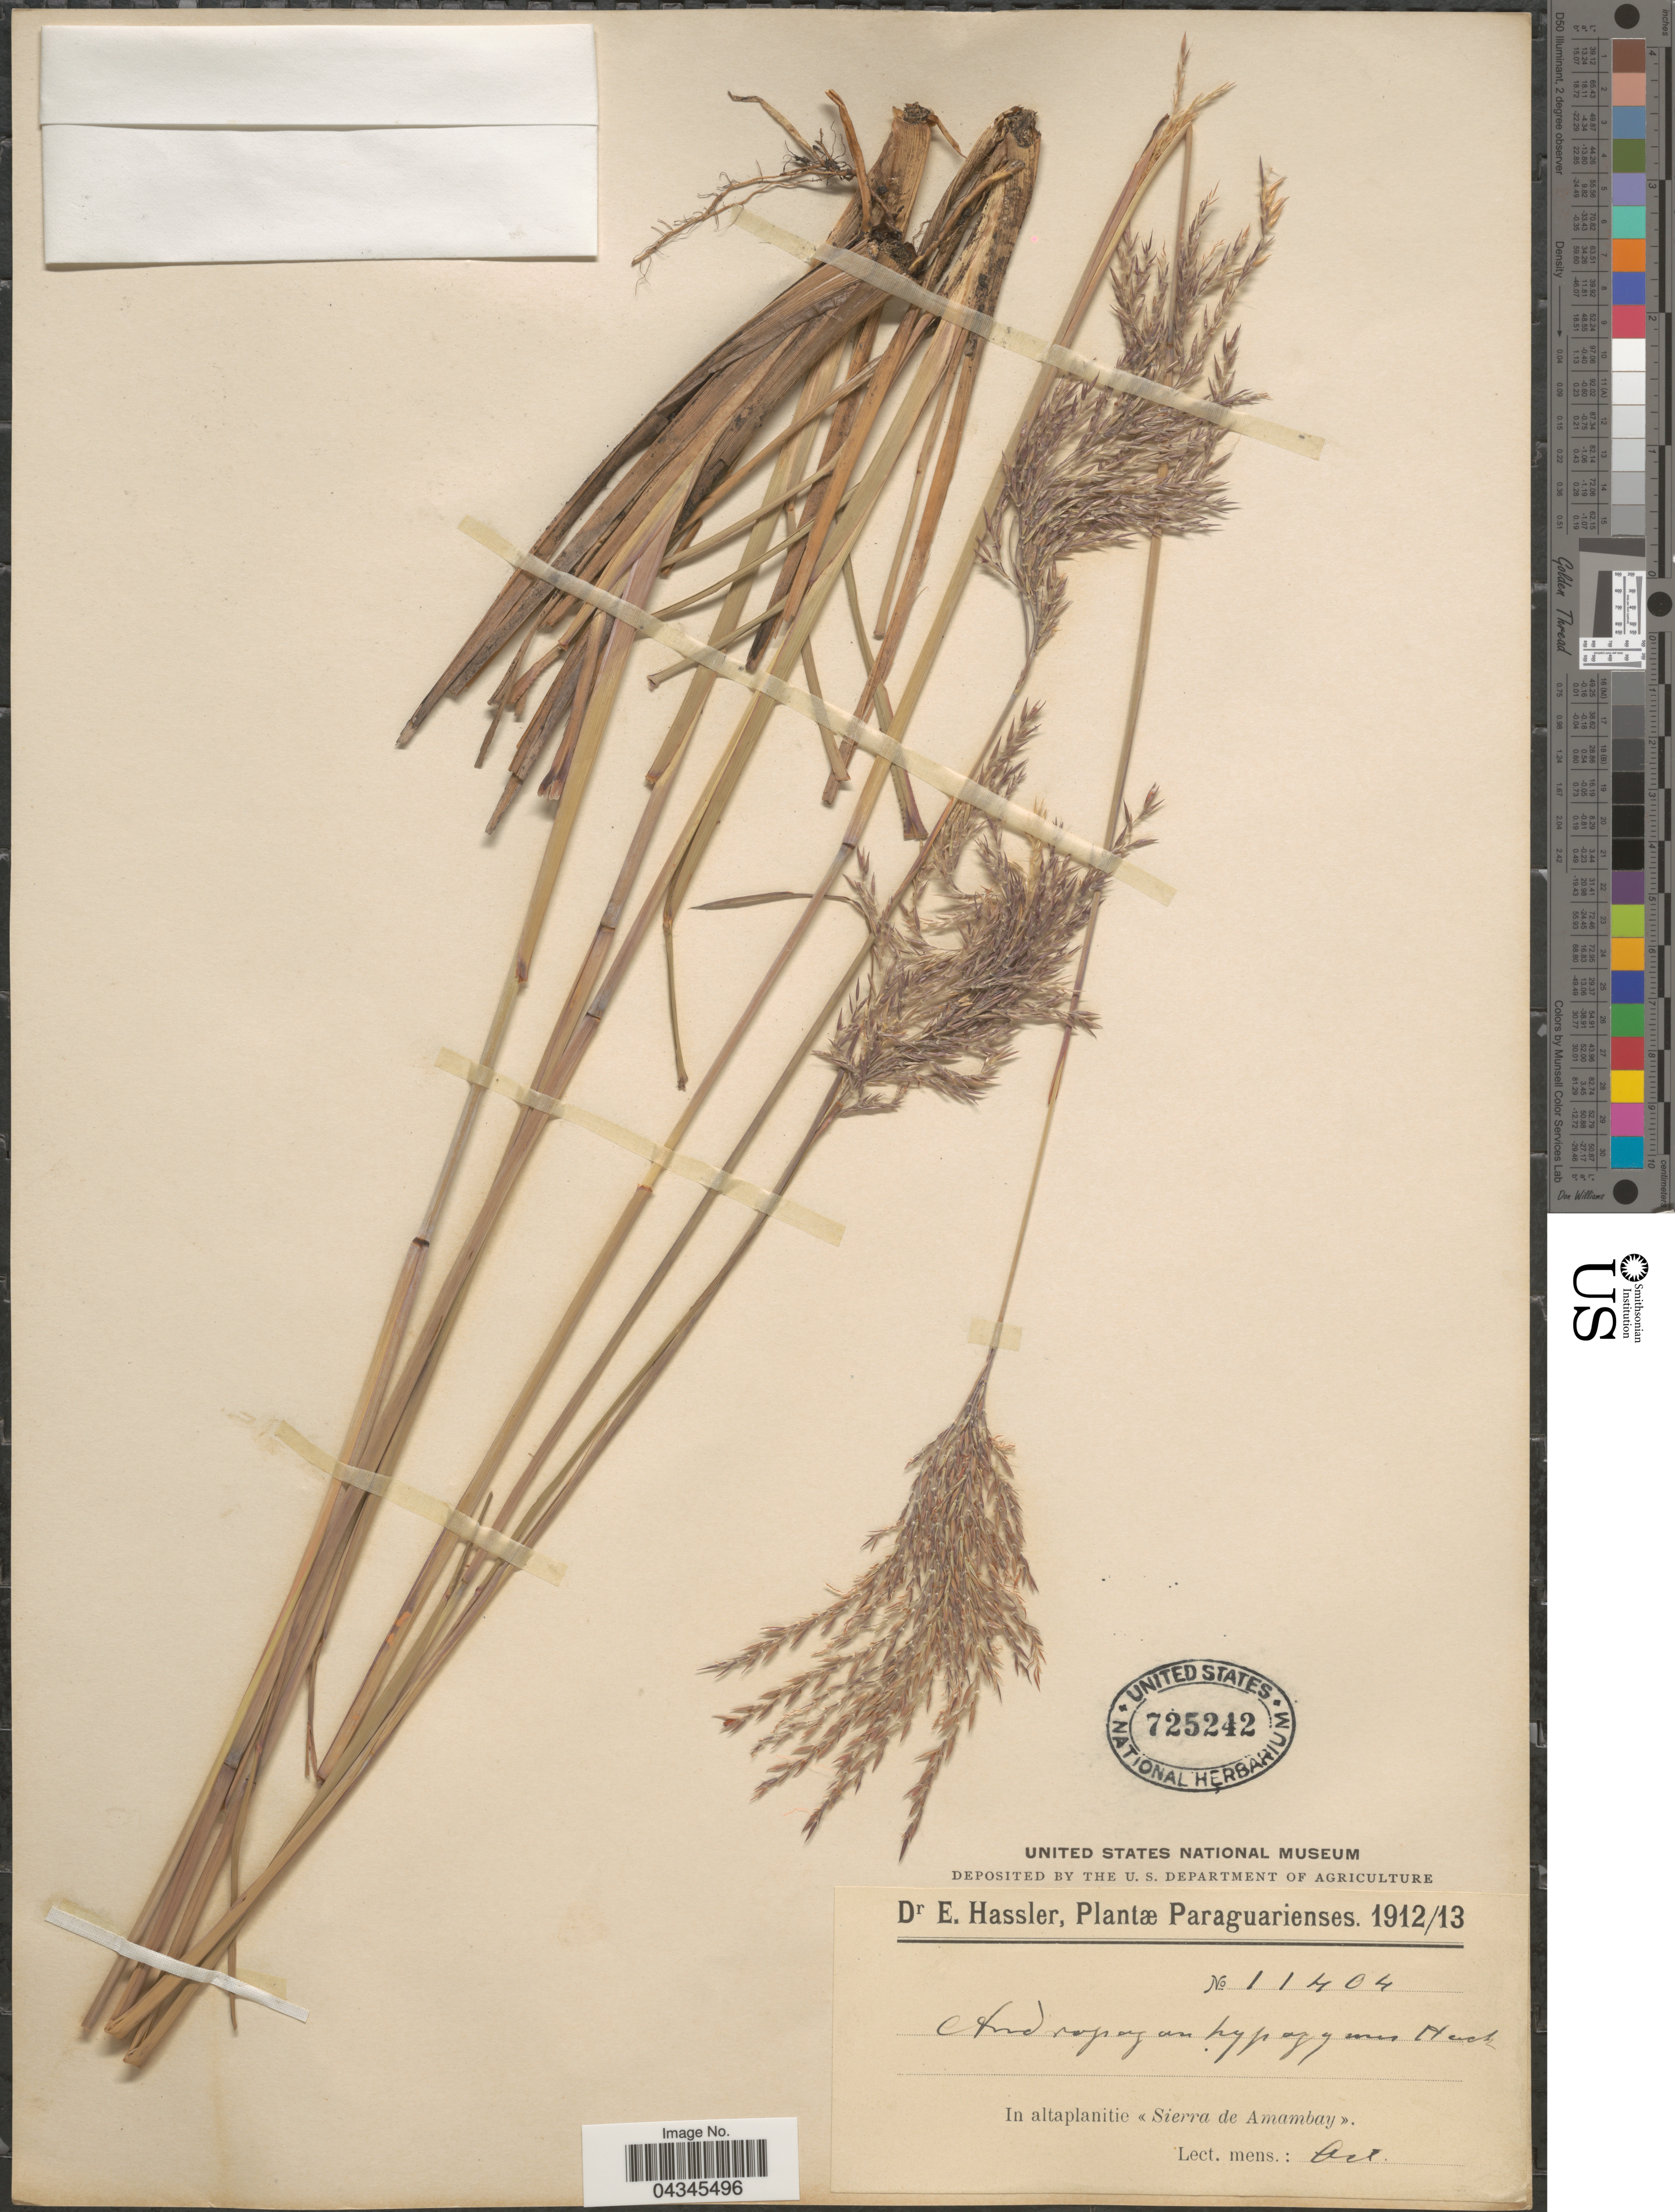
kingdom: Plantae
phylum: Tracheophyta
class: Liliopsida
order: Poales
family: Poaceae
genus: Andropogon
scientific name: Andropogon hypogynus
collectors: E. Hassler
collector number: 11404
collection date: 1912-10/1913-10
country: Paraguay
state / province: Amambay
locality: In altaplanitie «Sierra de Amambay».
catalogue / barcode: US 725242